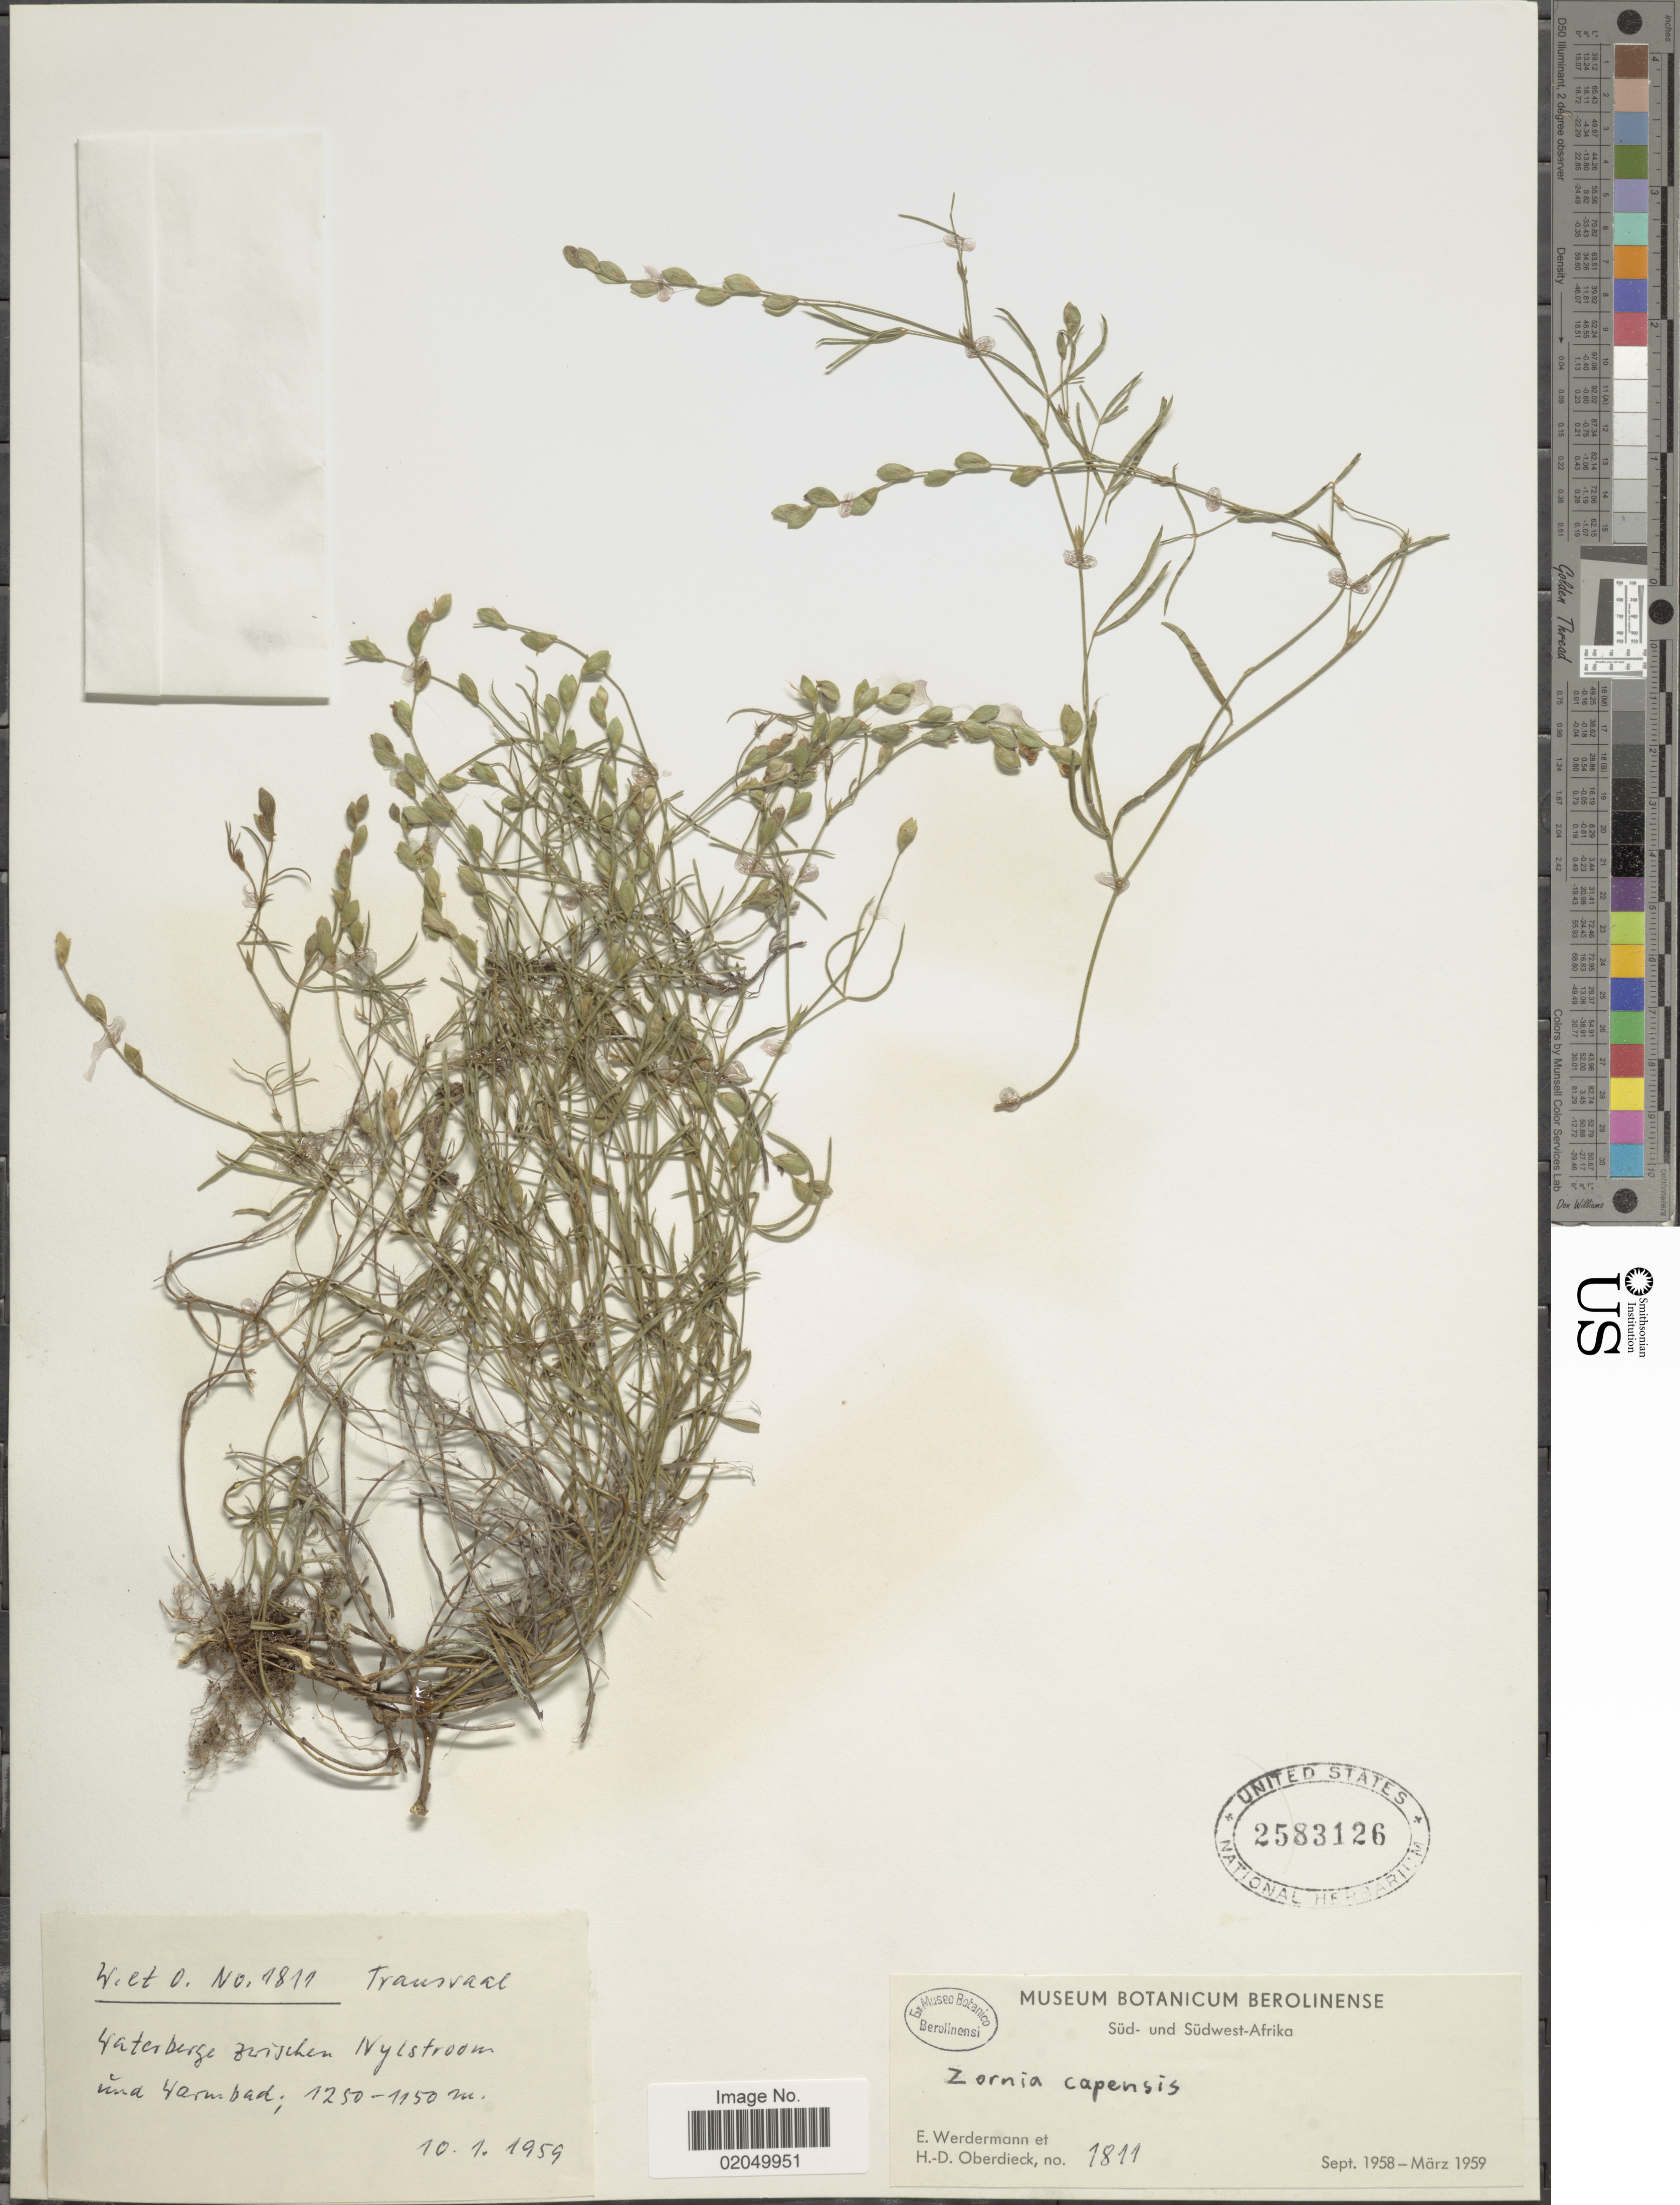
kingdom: Plantae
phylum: Tracheophyta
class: Magnoliopsida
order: Fabales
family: Fabaceae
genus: Zornia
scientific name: Zornia capensis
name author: Pers.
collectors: E. Werdermann & H. Oberdieck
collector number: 1811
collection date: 1959-01-10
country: South Africa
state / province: Limpopo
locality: Süd-und Südwest-Afrika, Transvaal, Waterberge zwischen Nylstroom ünd Warmbad.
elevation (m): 1150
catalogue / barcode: US 2583126